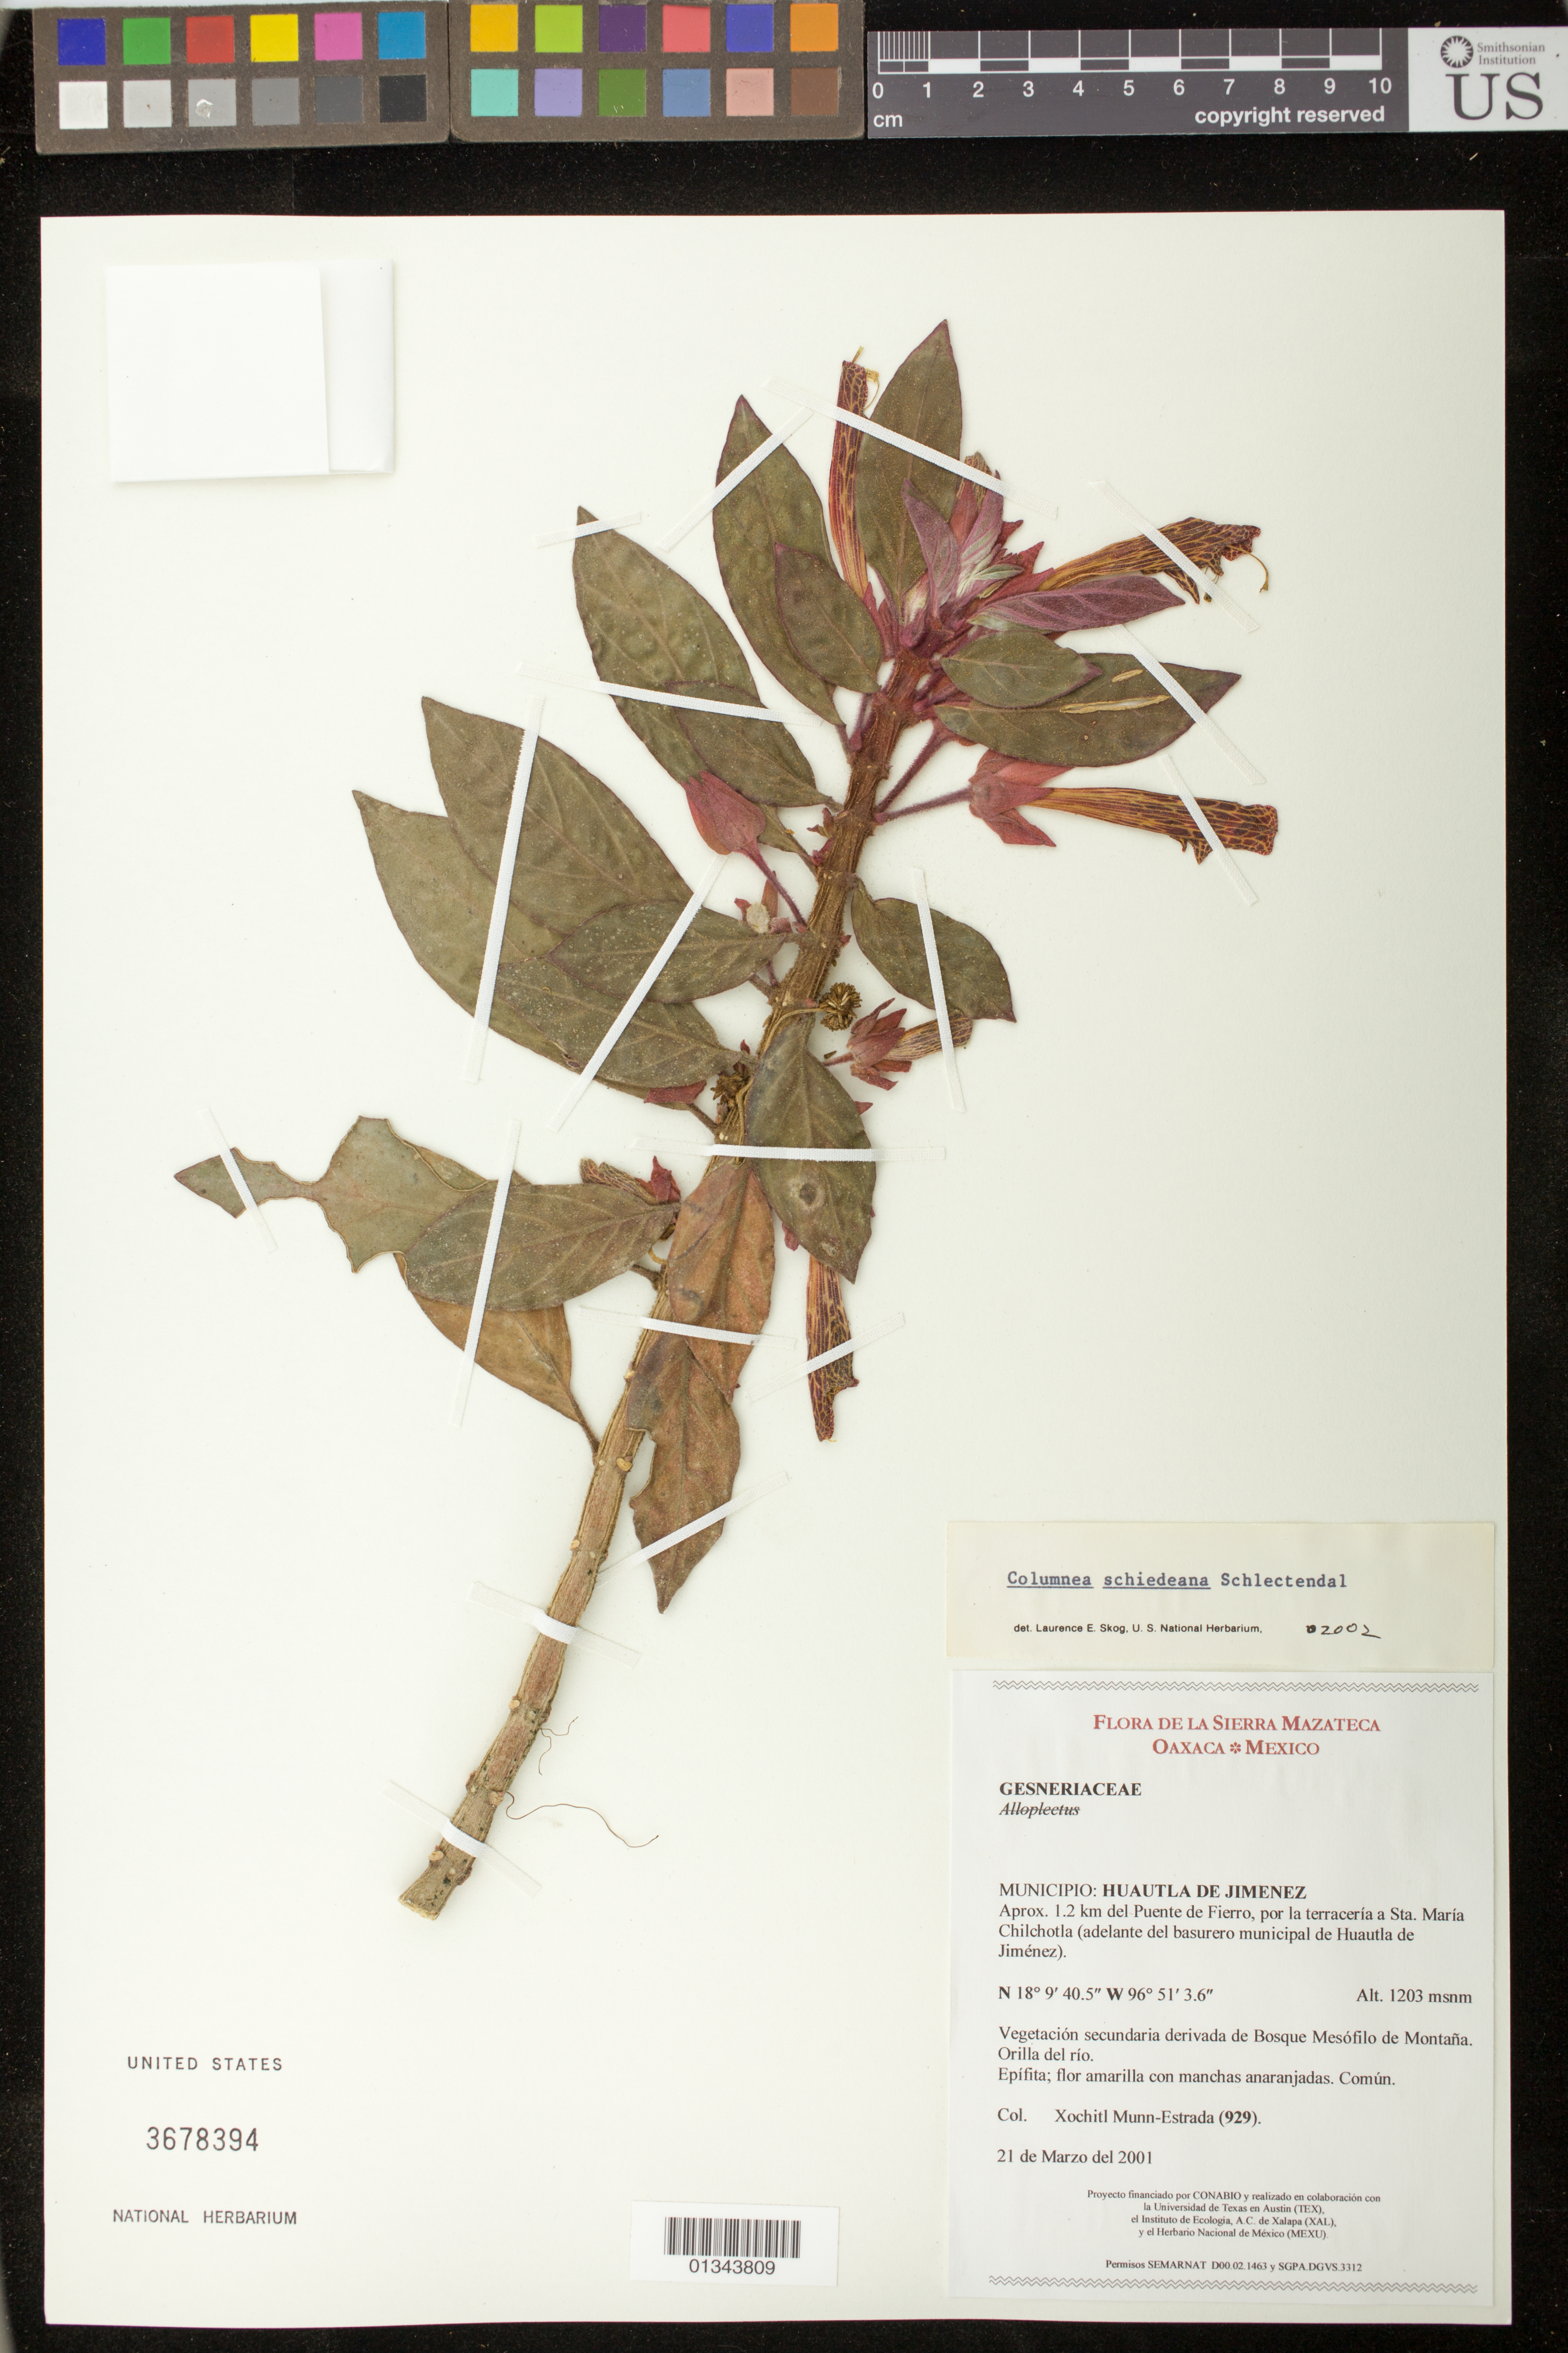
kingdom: Plantae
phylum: Tracheophyta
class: Magnoliopsida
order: Lamiales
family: Gesneriaceae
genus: Columnea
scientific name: Columnea schiedeana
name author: Schltdl.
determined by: Skog, Laurence E.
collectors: X. Munn-Estrada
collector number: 929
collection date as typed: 21 de Marzo del 2001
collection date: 2001-03-21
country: Mexico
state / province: Oaxaca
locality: Huautla de Jimenez, Aprox. 1.2 km del Puente de Fierro, por la terraceria a Sta. Maria Chilchotla (adelante del basurero municipal de Huautla de Jimenez).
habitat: Vegetacion secundaria derivada de Bosque Mesofilo de Montana. Orilla del rio.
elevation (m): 1203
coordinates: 18 9 40.5 N, 96 51 3.6 W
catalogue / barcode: US 3678394